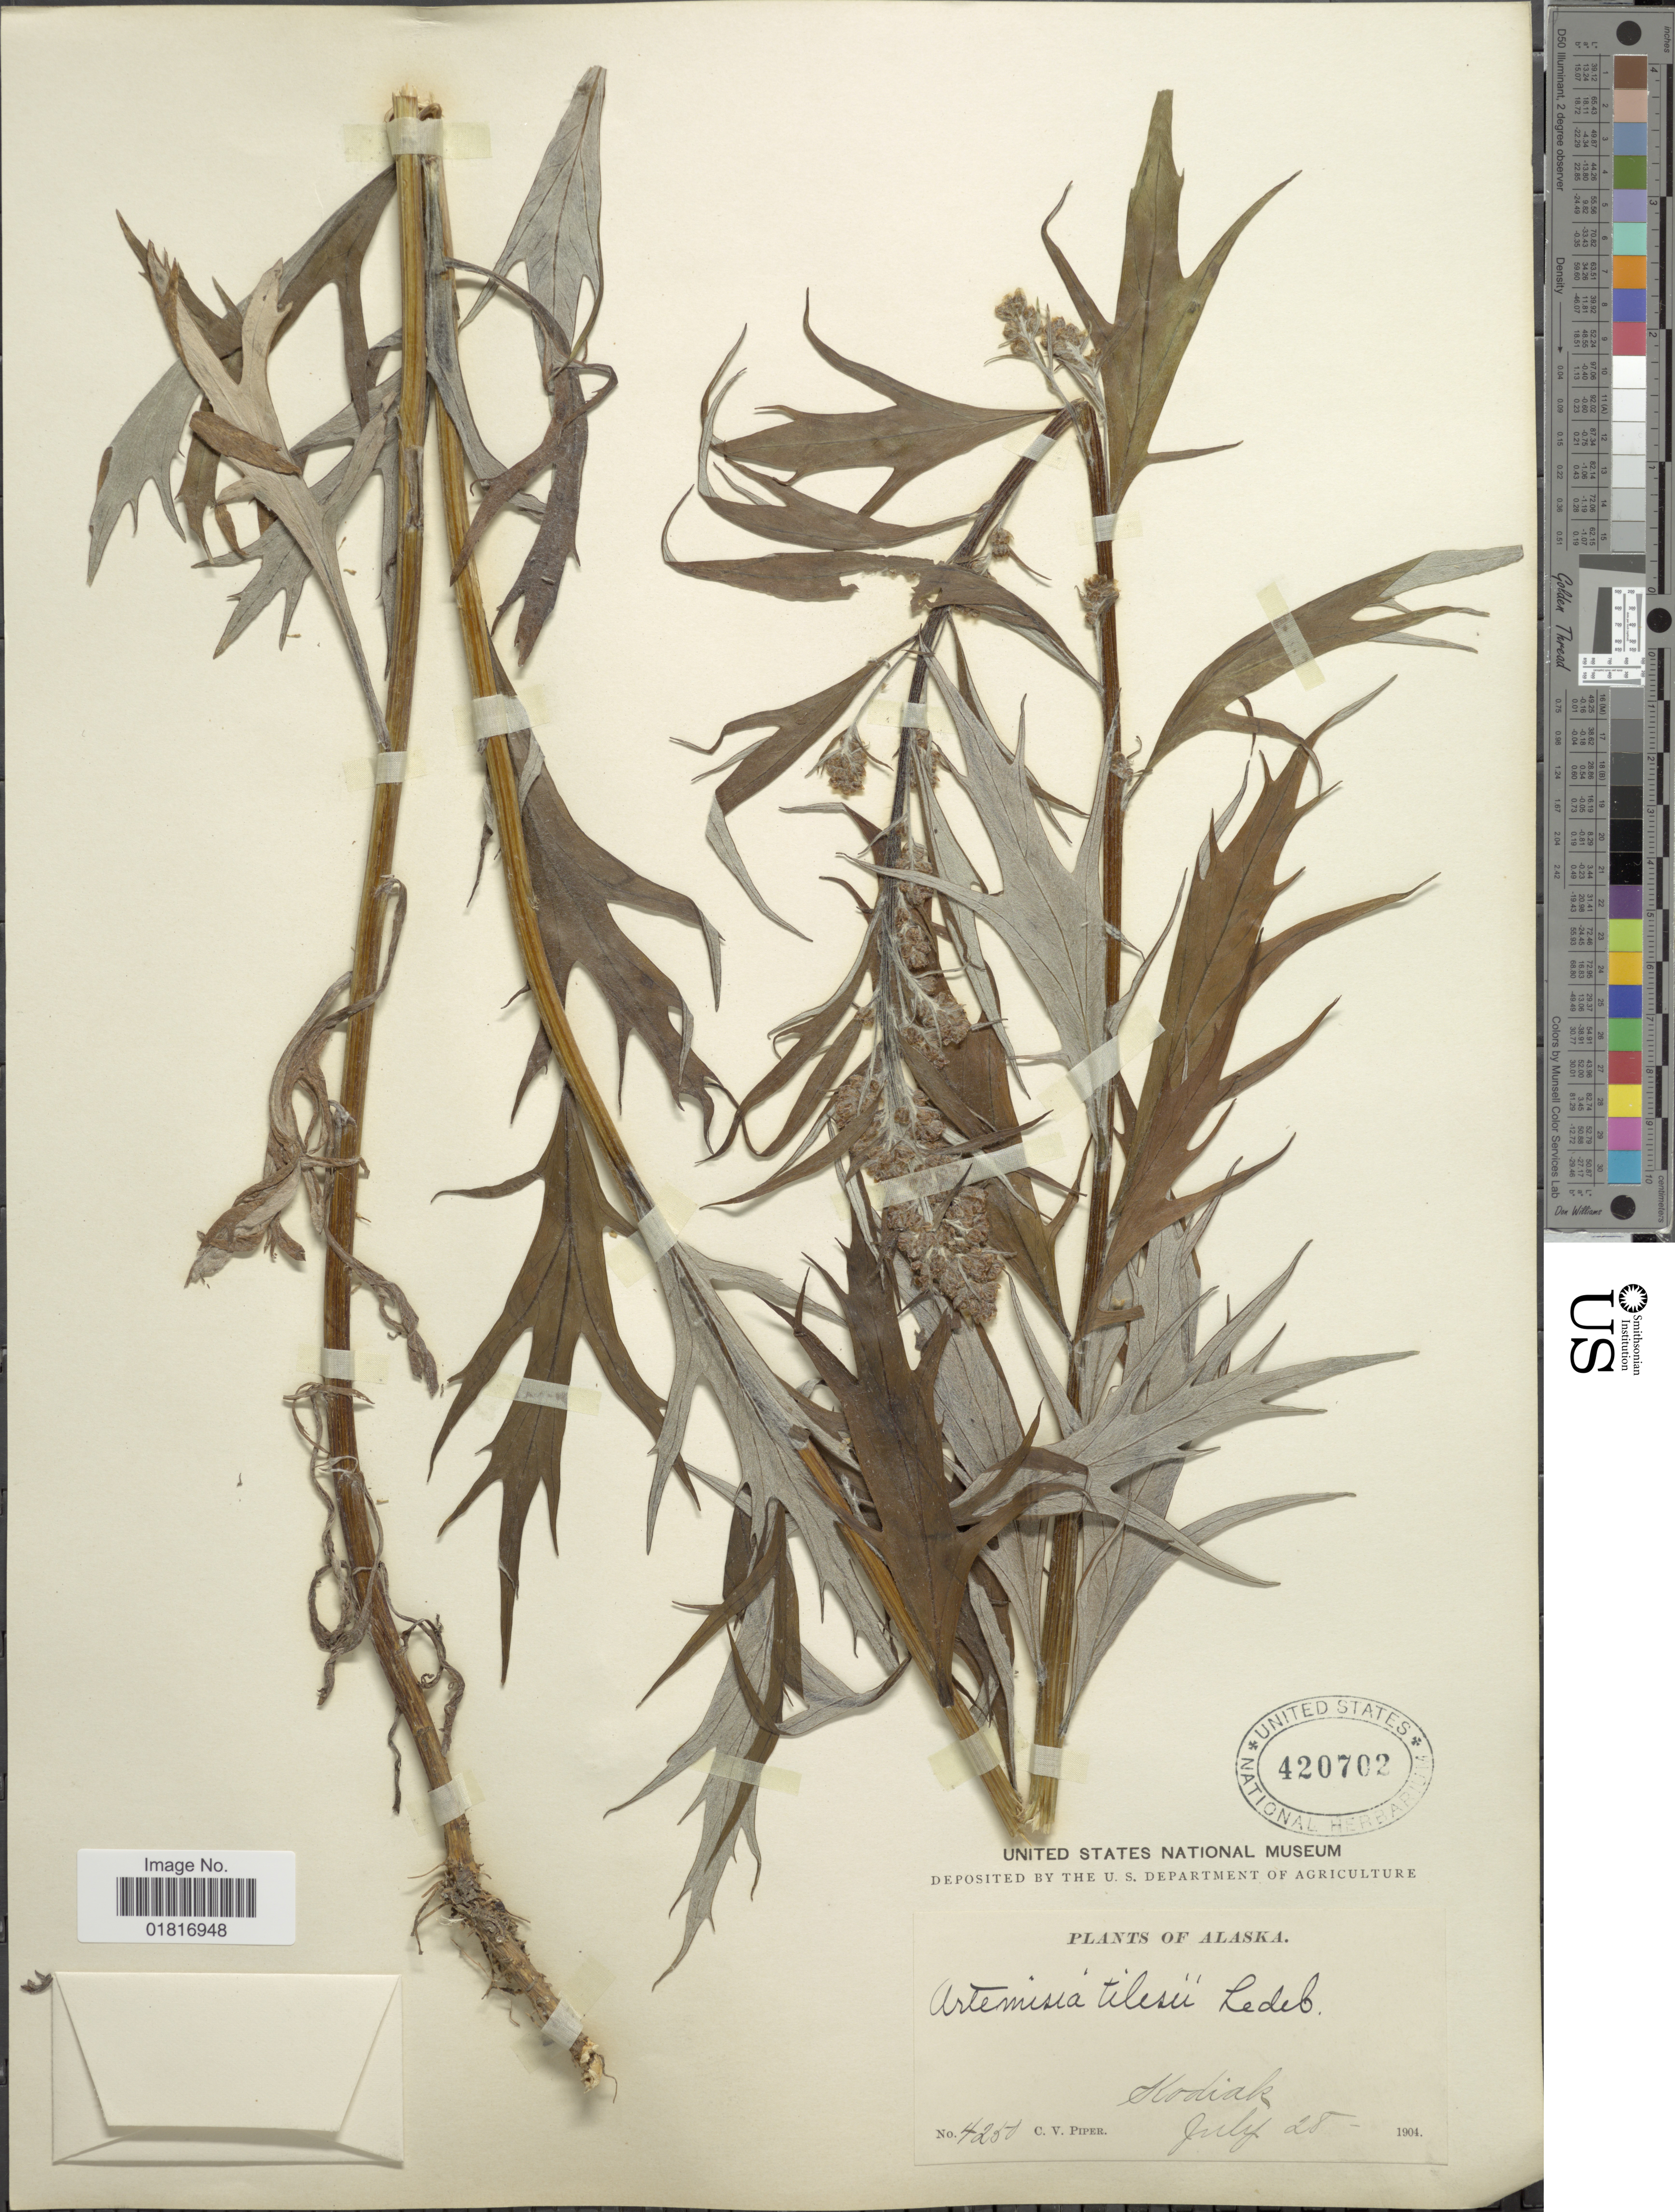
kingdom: Plantae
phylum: Tracheophyta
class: Magnoliopsida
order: Asterales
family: Asteraceae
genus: Artemisia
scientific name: Artemisia tilesii var. elatior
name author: Torr. & A. Gray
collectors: C. V. Piper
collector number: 4250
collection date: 1904-07-28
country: United States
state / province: Alaska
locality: Kodiak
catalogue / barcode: US 420702